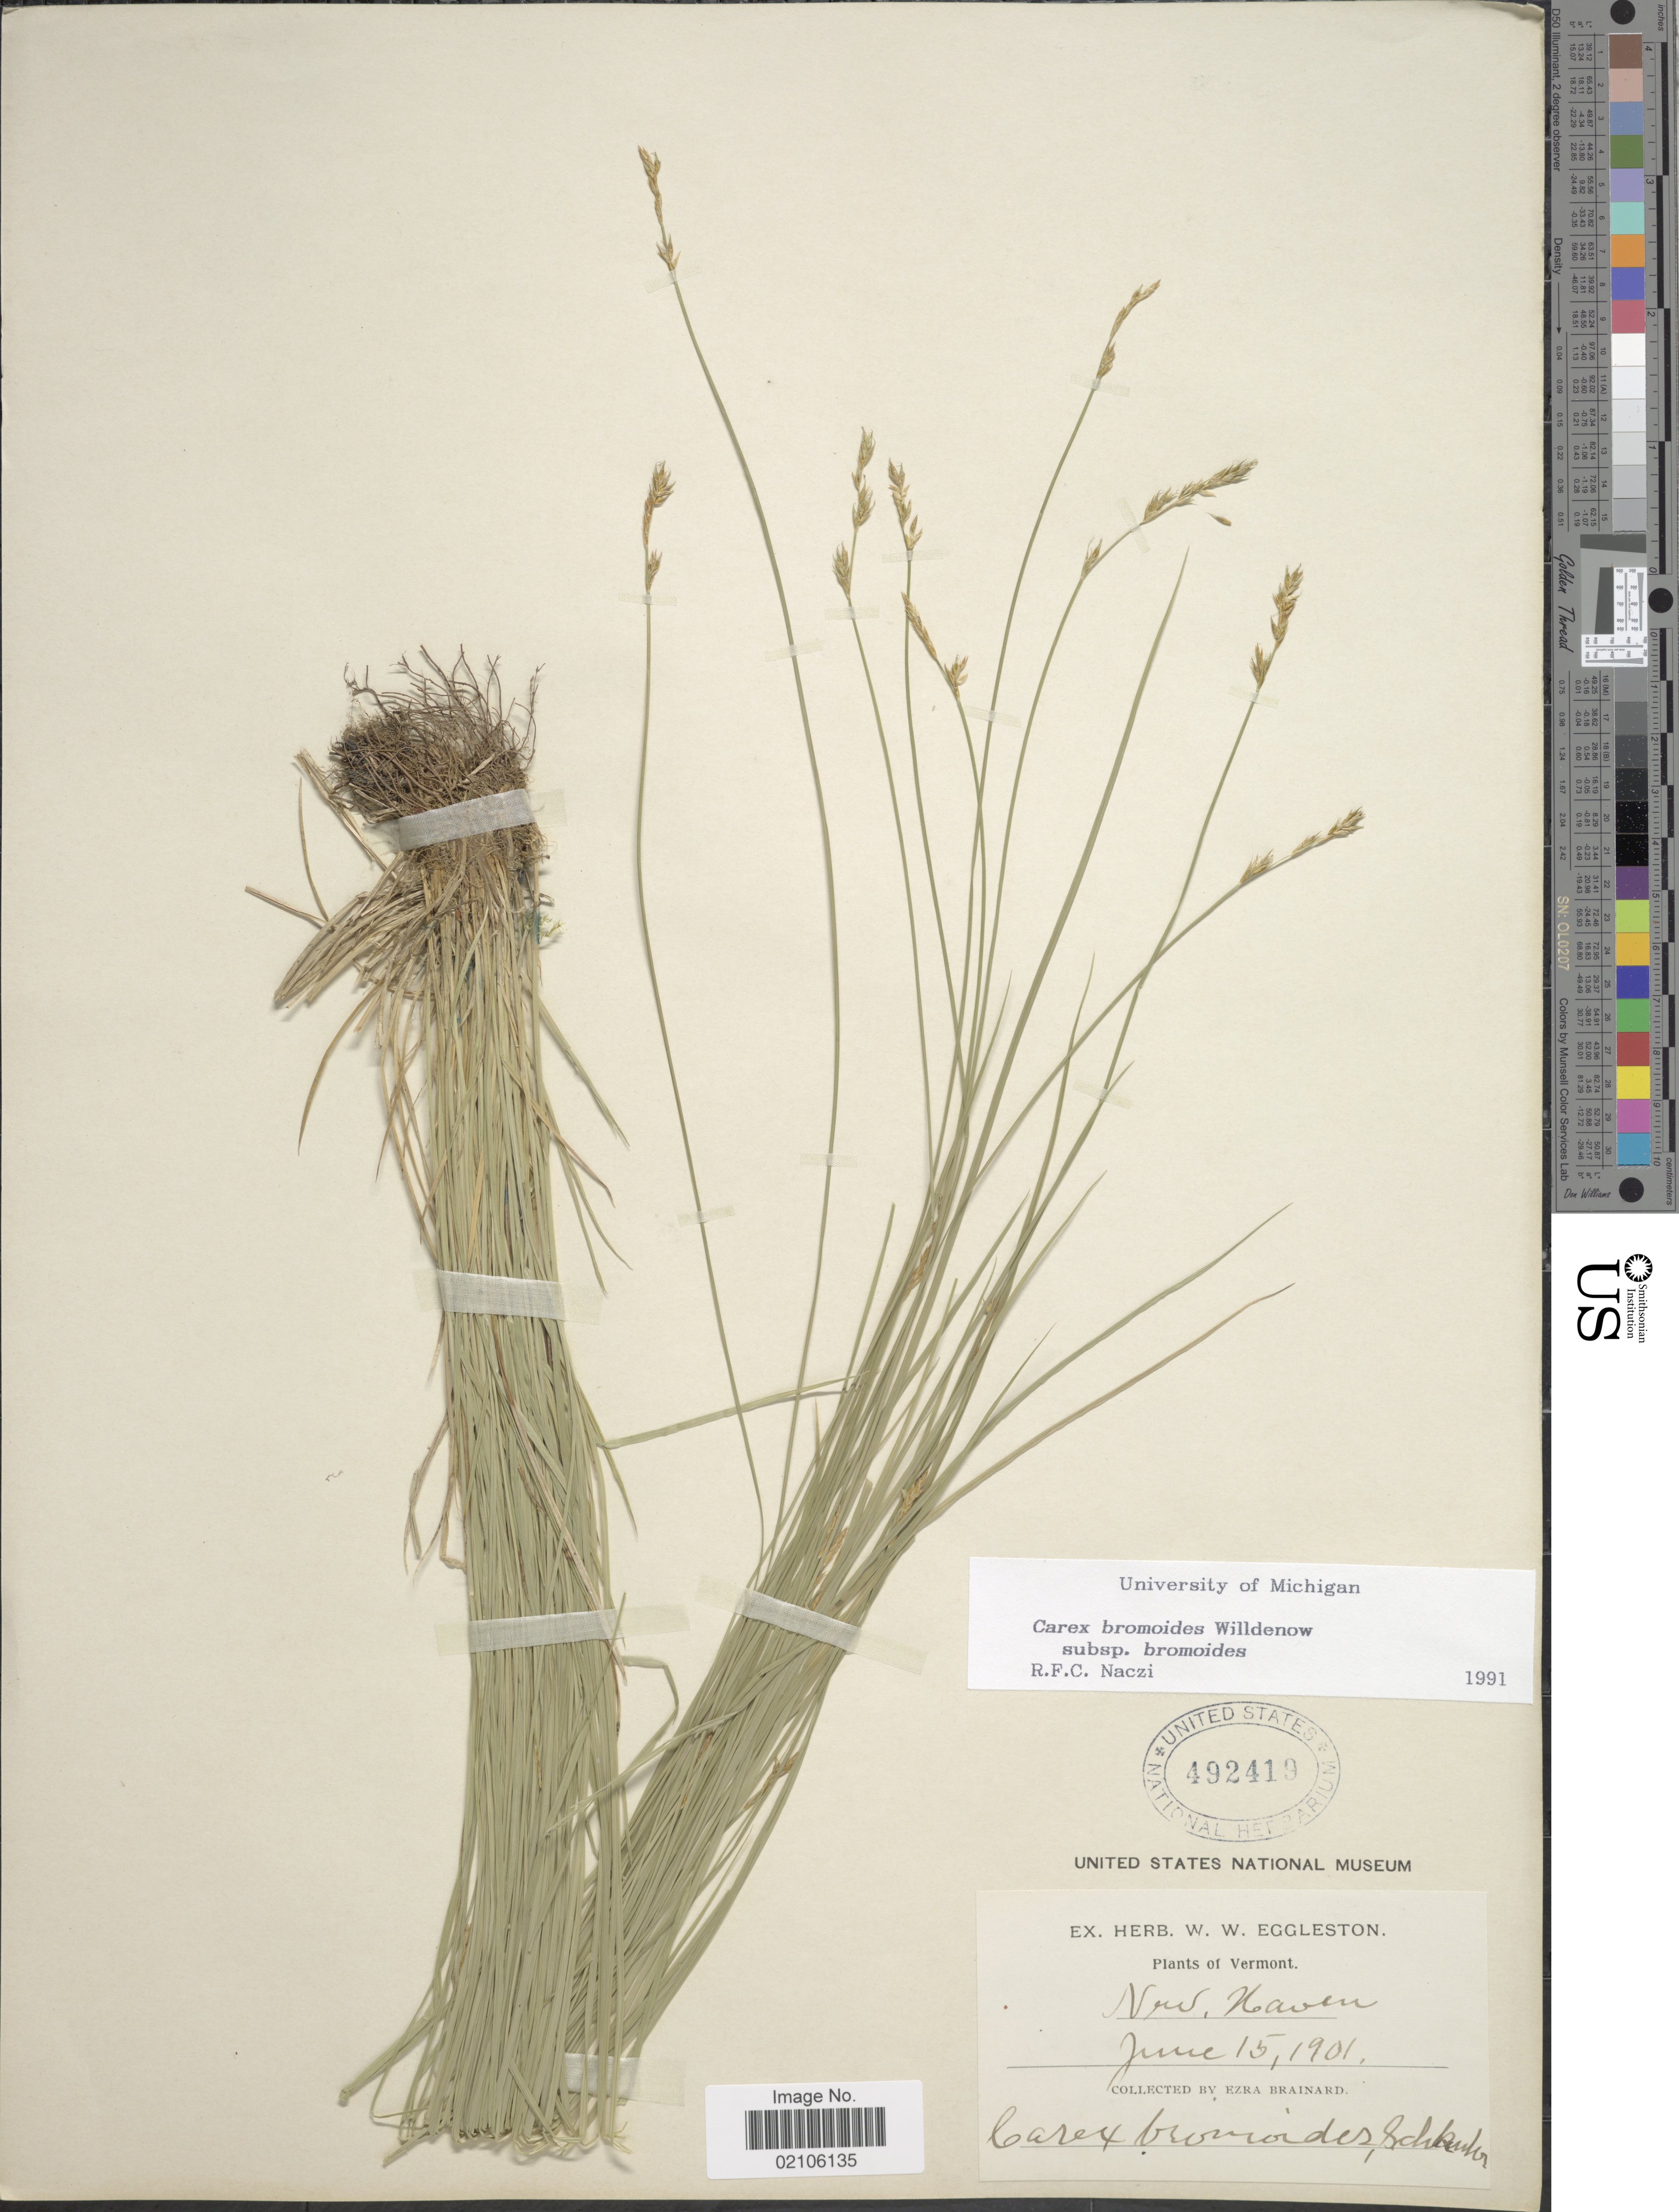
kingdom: Plantae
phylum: Tracheophyta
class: Liliopsida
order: Poales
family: Cyperaceae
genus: Carex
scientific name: Carex bromoides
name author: Willd.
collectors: E. Brainard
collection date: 1901-06-15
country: United States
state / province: Vermont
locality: New Haven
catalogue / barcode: US 492419